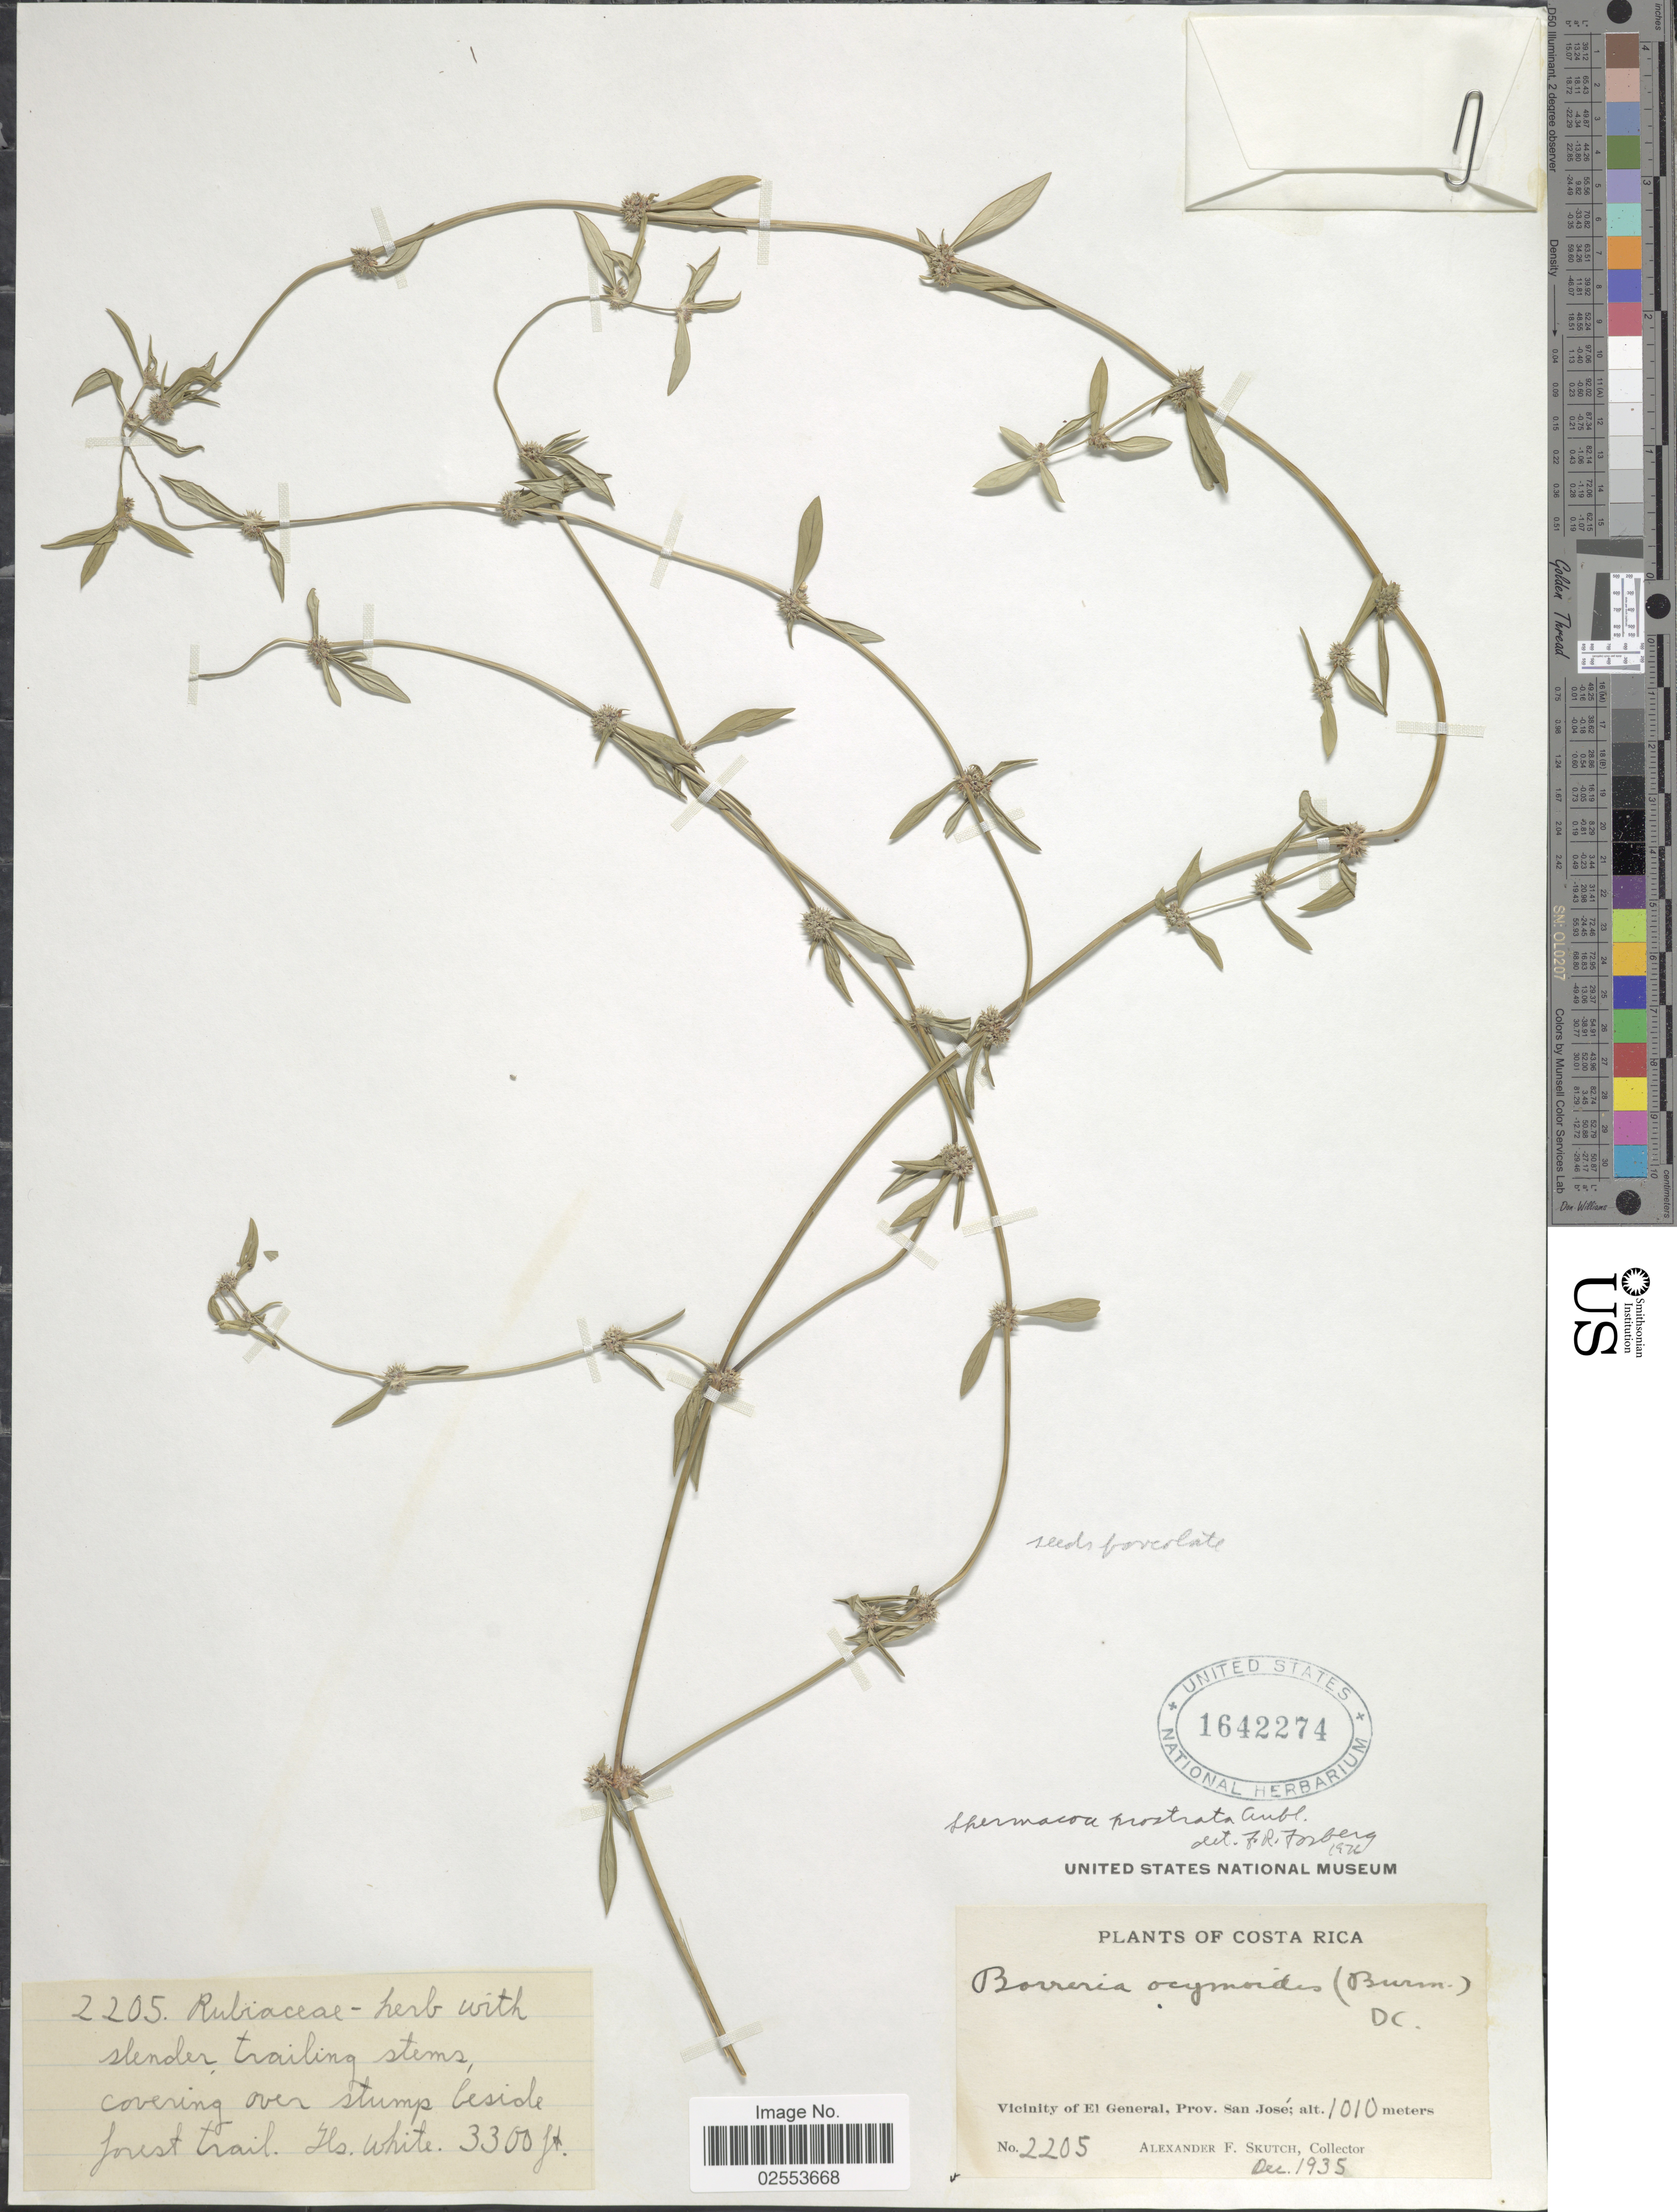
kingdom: Plantae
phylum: Tracheophyta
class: Magnoliopsida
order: Gentianales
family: Rubiaceae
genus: Spermacoce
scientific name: Spermacoce prostrata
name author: Aubl.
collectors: A. F. Skutch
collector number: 2205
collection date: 1935-12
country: Costa Rica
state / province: San José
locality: Vicinity of El General, beside forest trail.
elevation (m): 1010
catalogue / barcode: US 1642274